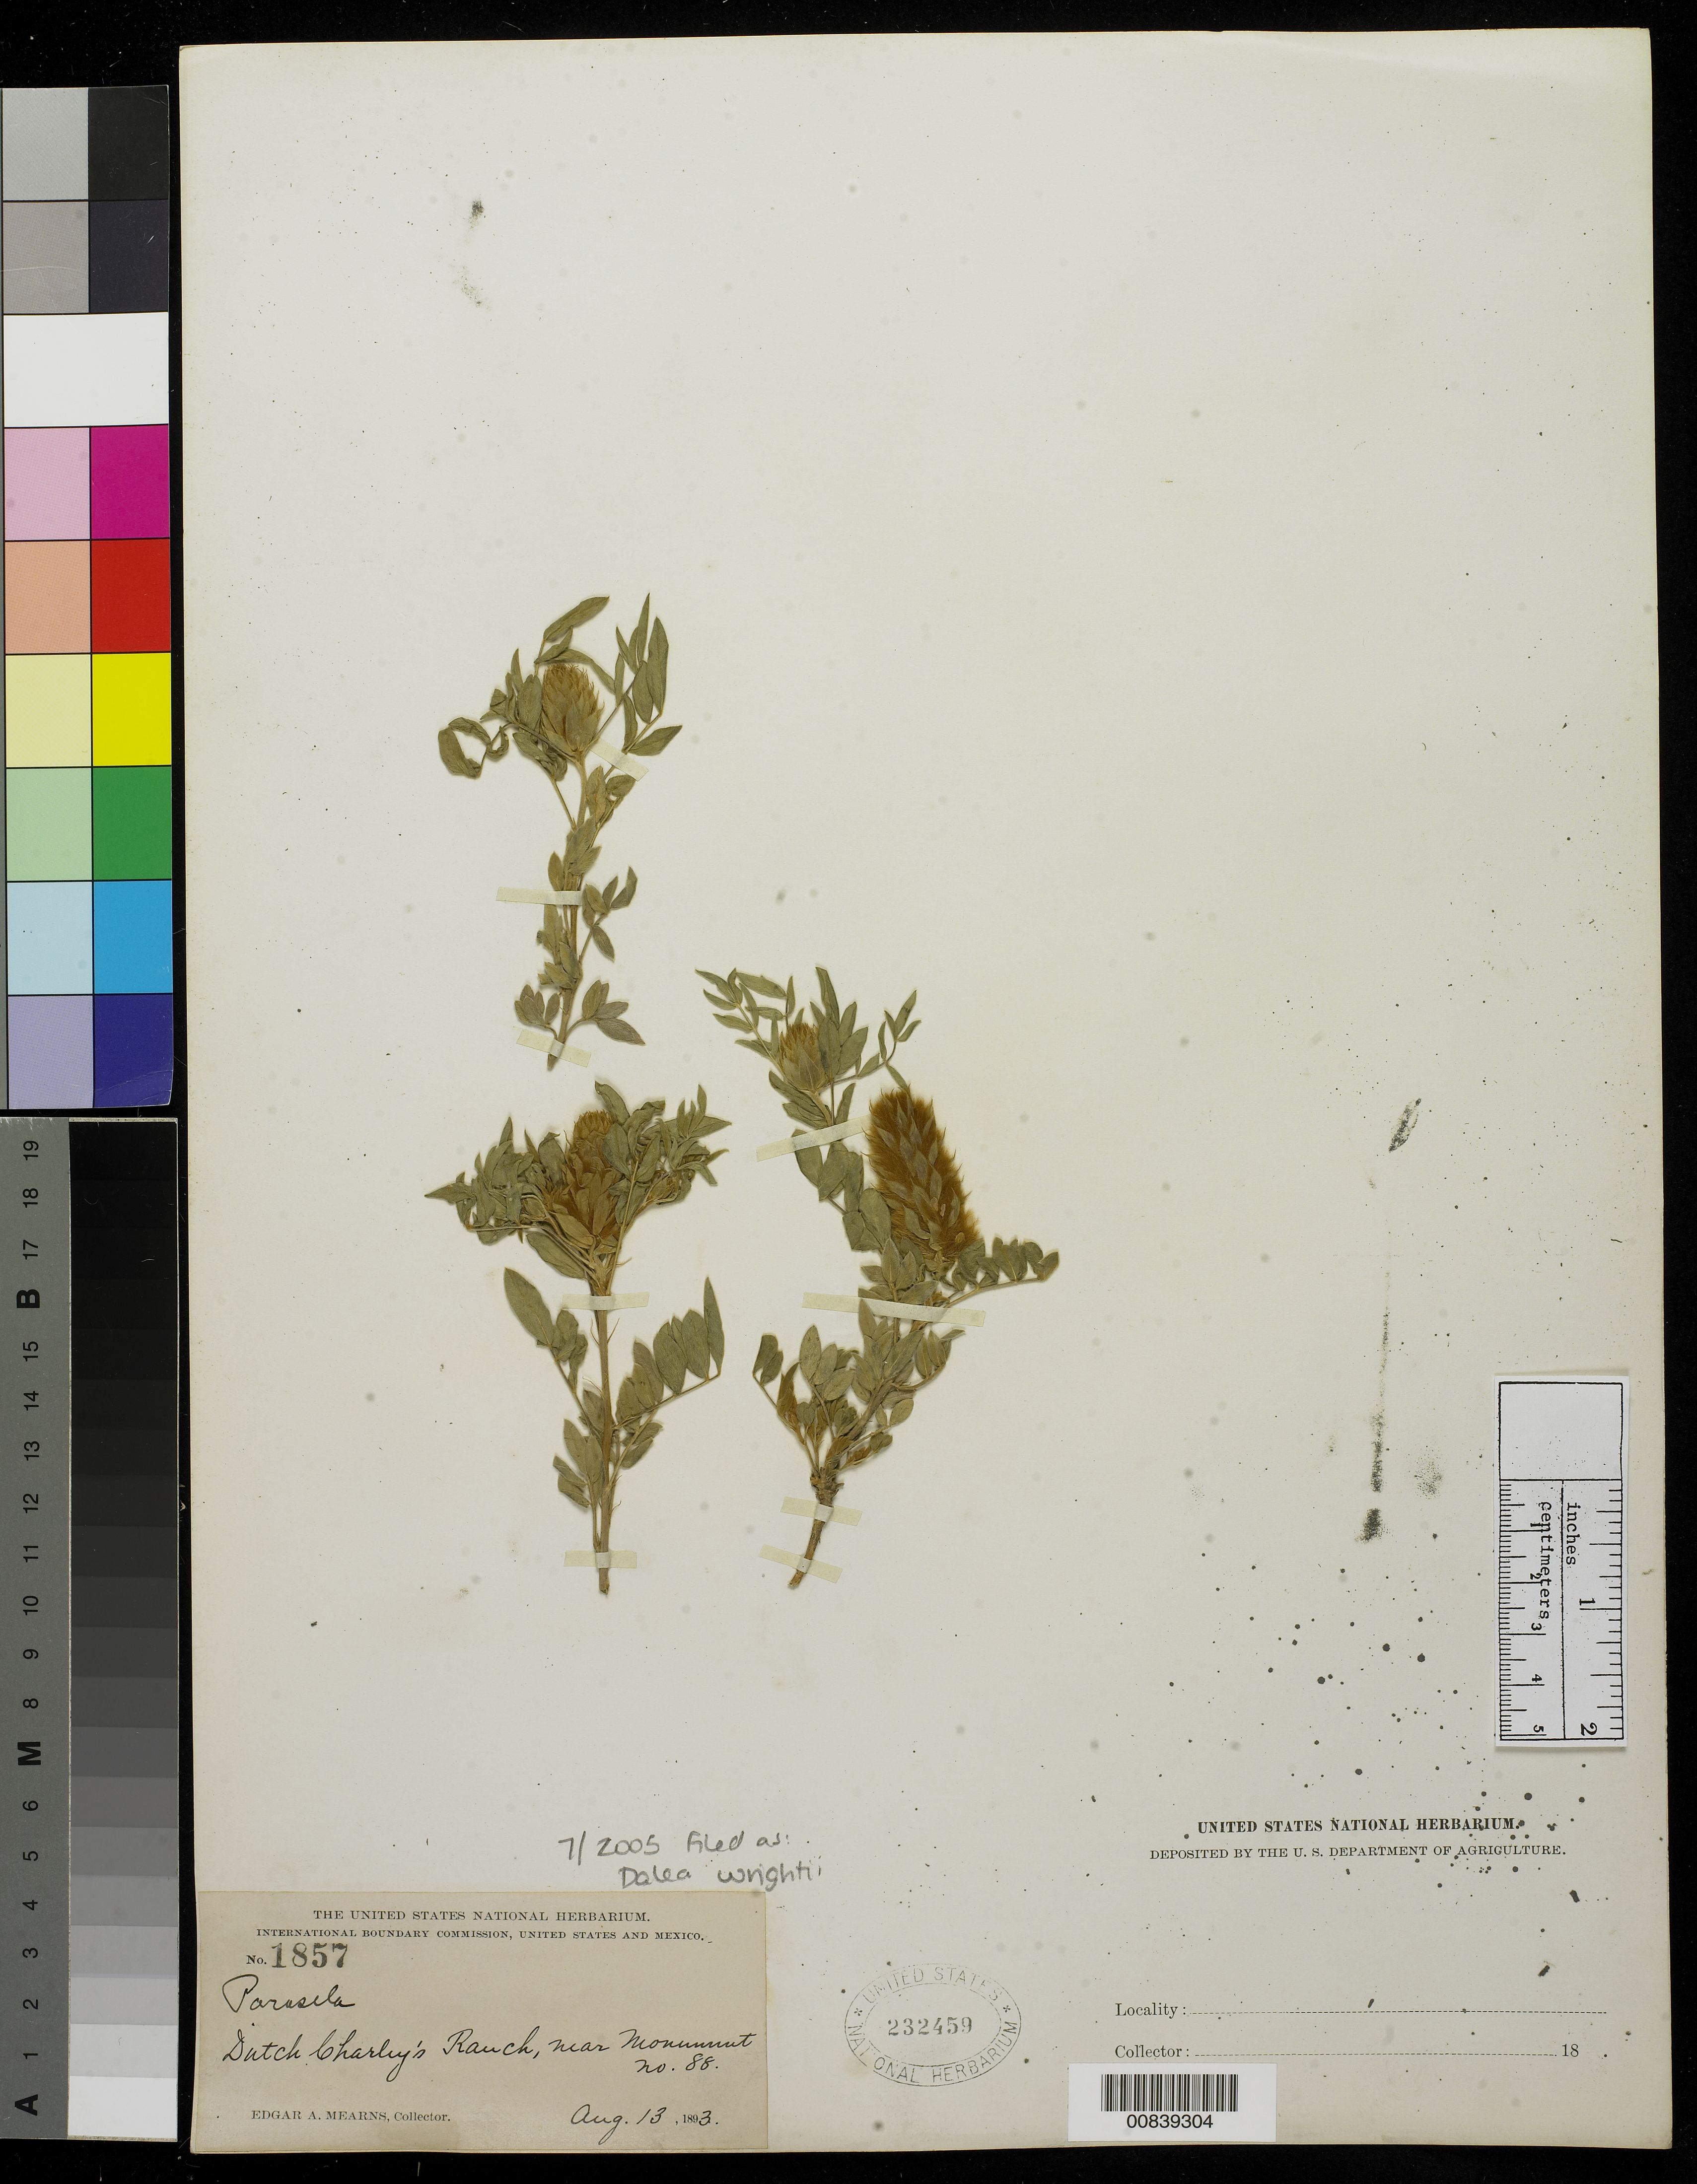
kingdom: Plantae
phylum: Tracheophyta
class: Magnoliopsida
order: Fabales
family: Fabaceae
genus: Dalea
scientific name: Dalea wrightii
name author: A. Gray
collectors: E. A. Mearns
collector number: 1857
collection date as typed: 13 Aug 1893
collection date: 1893-08-13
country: United States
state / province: Arizona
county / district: Cochise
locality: Dutch Charley's Ranch, near Monument no. 88.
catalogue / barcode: US 232459